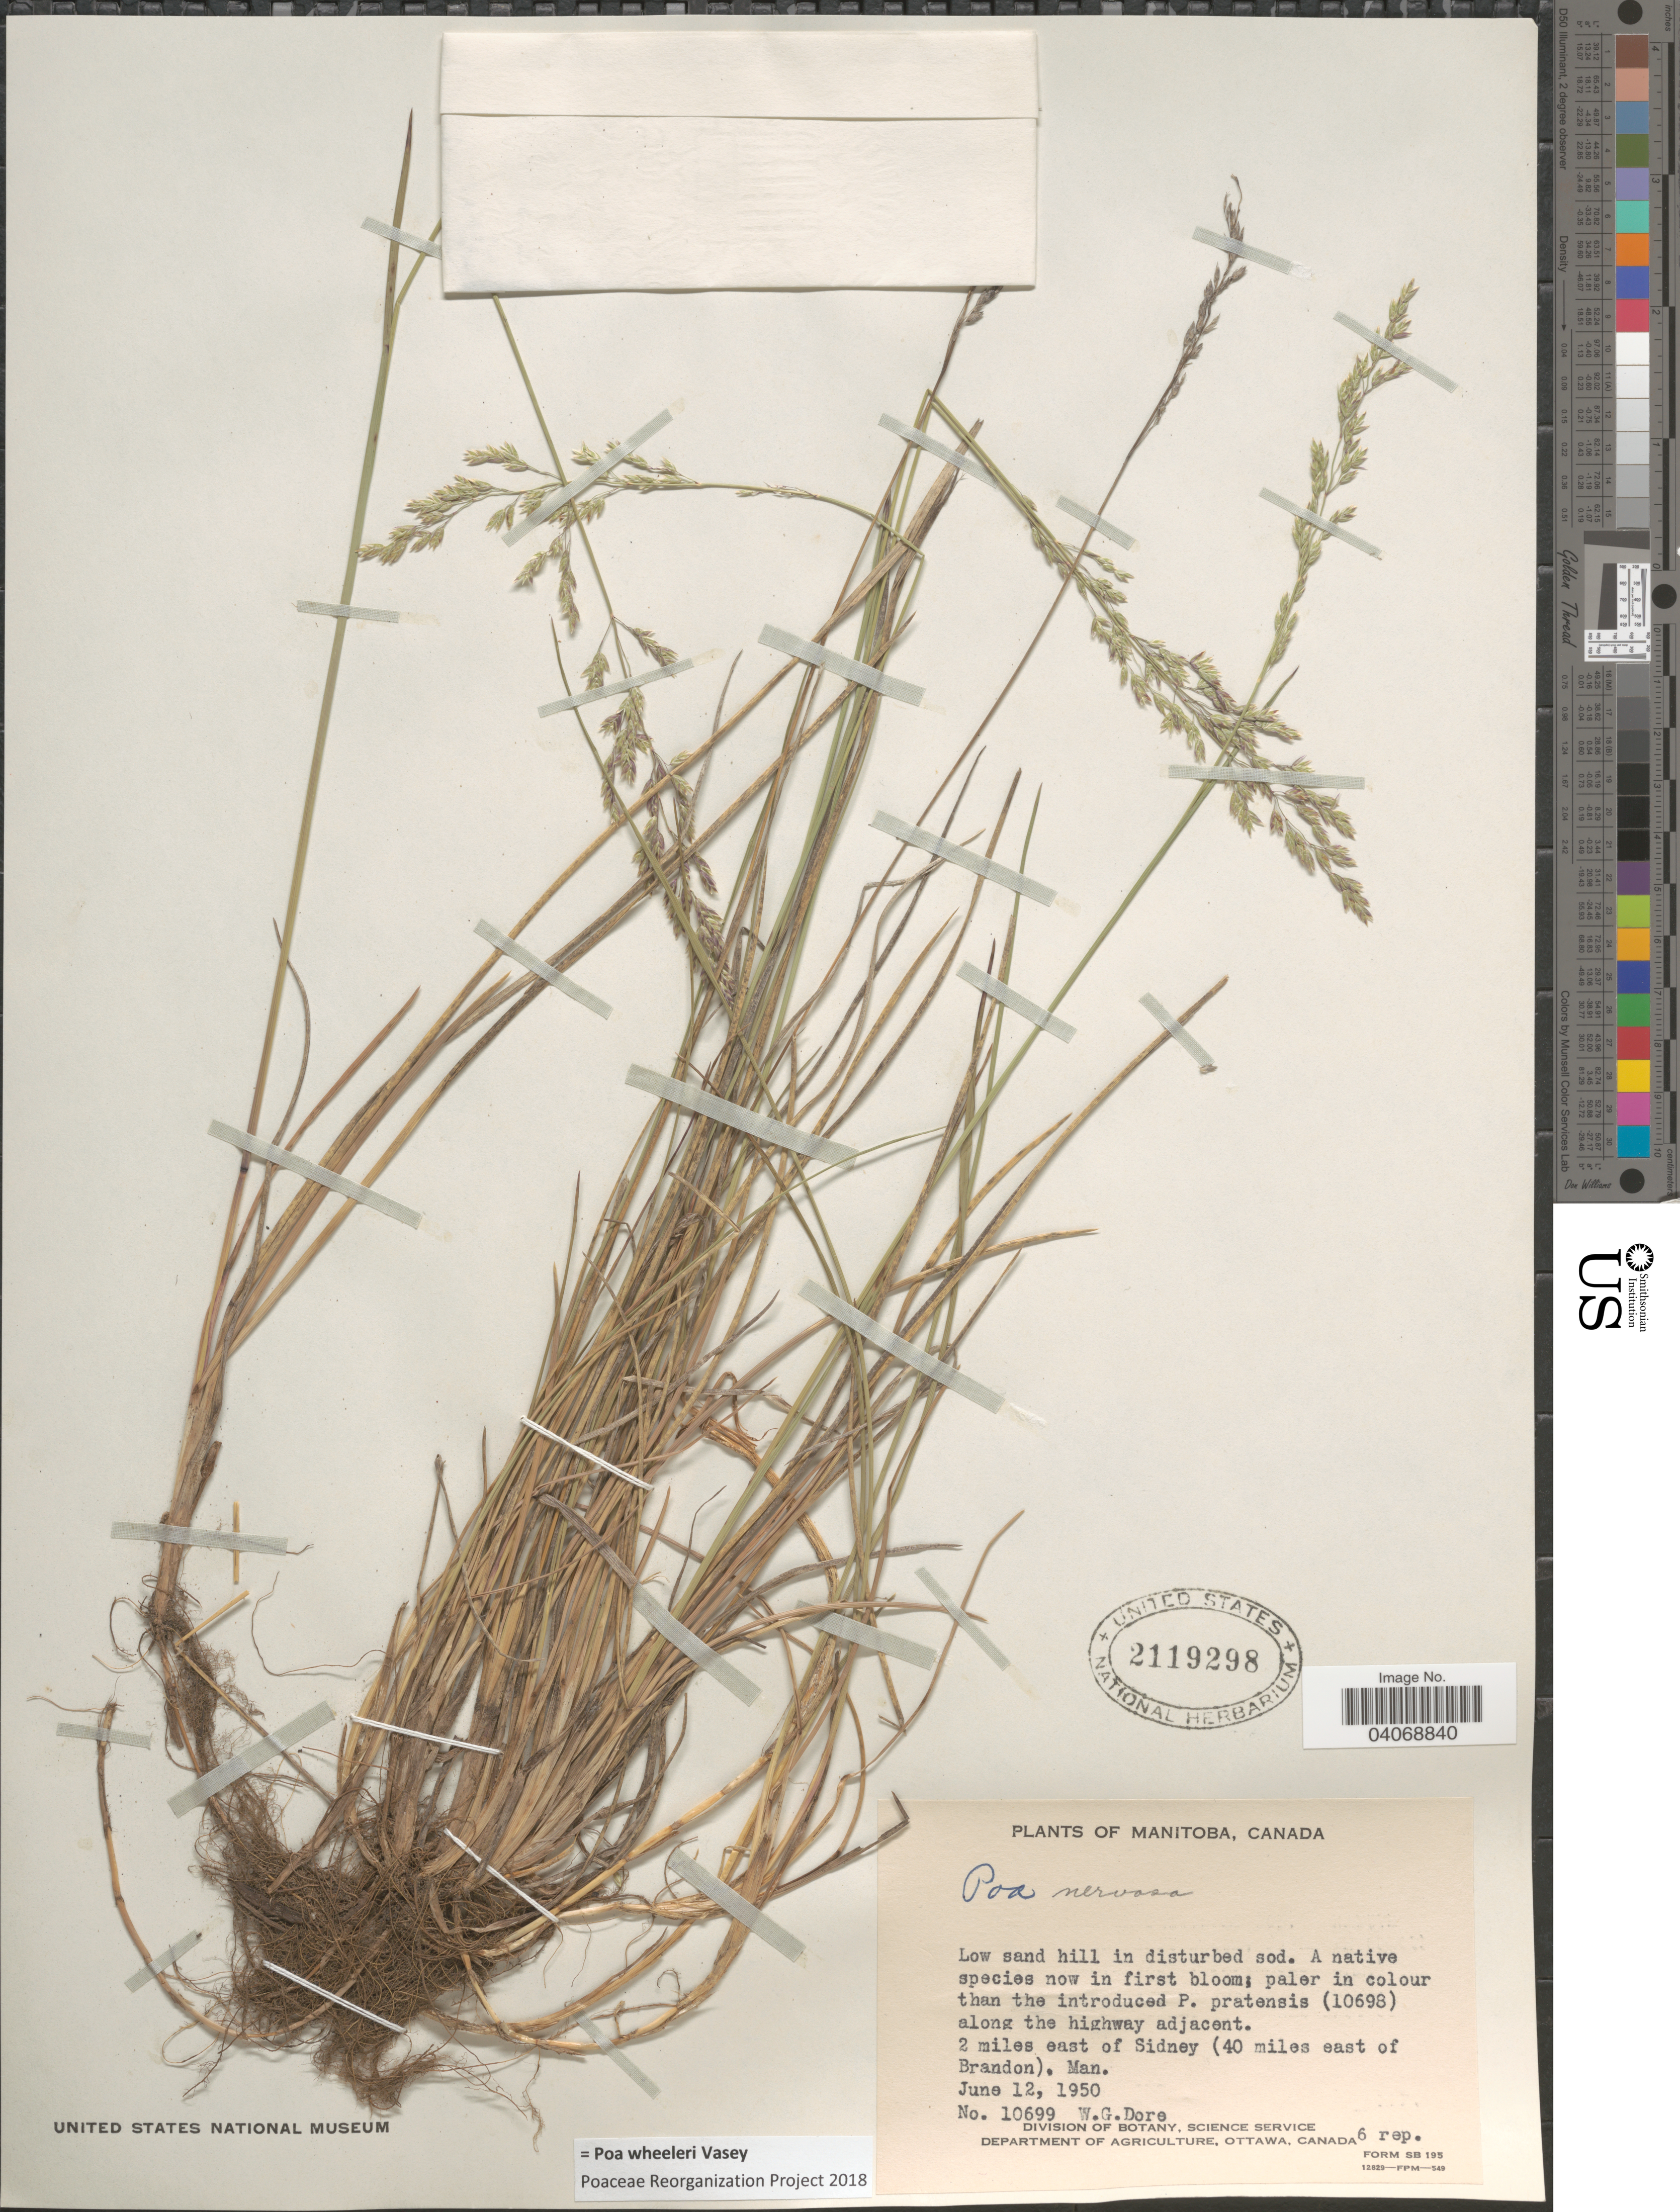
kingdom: Plantae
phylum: Tracheophyta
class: Liliopsida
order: Poales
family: Poaceae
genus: Poa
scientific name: Poa wheeleri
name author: Vasey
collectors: W. Dore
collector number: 10699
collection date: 1950-06-12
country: Canada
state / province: Manitoba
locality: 2 miles east of Sidney (40 miles east of Brandon).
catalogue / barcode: US 2119298